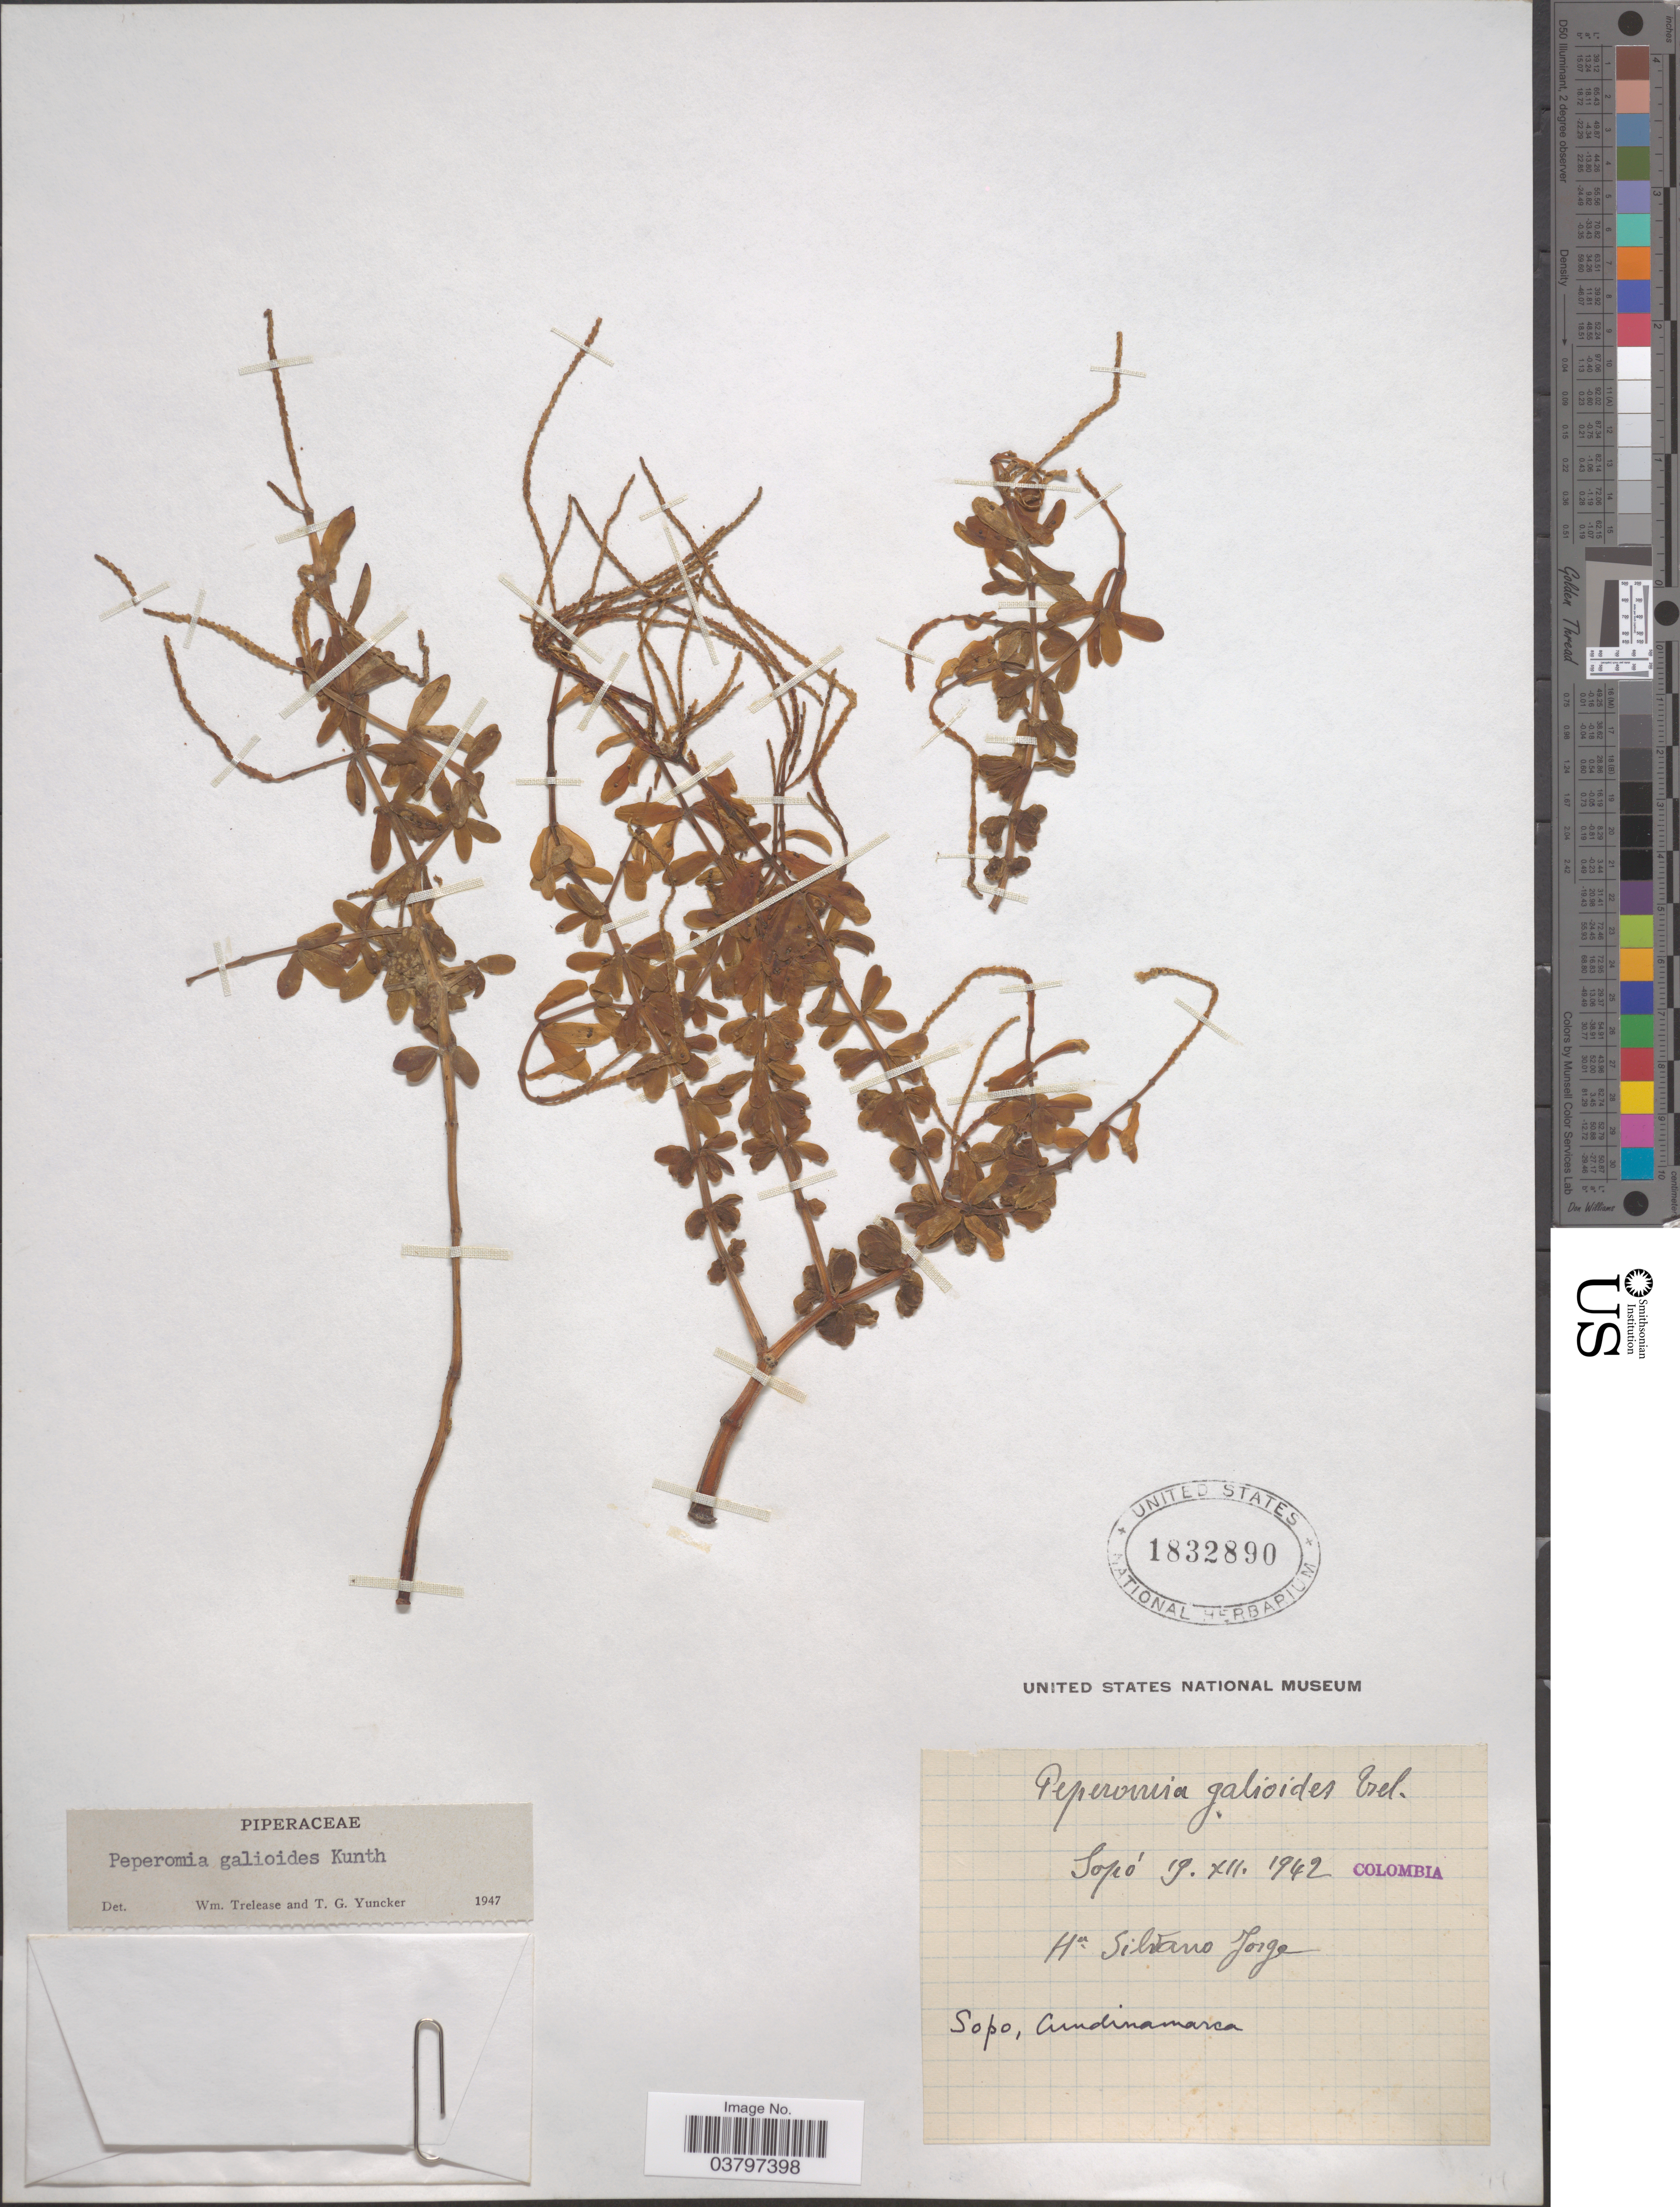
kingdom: Plantae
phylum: Tracheophyta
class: Magnoliopsida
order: Piperales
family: Piperaceae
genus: Peperomia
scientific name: Peperomia galioides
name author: Kunth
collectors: H. Jorge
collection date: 1942-12-19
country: Colombia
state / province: Cundinamarca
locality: Sopó.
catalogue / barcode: US 1832890